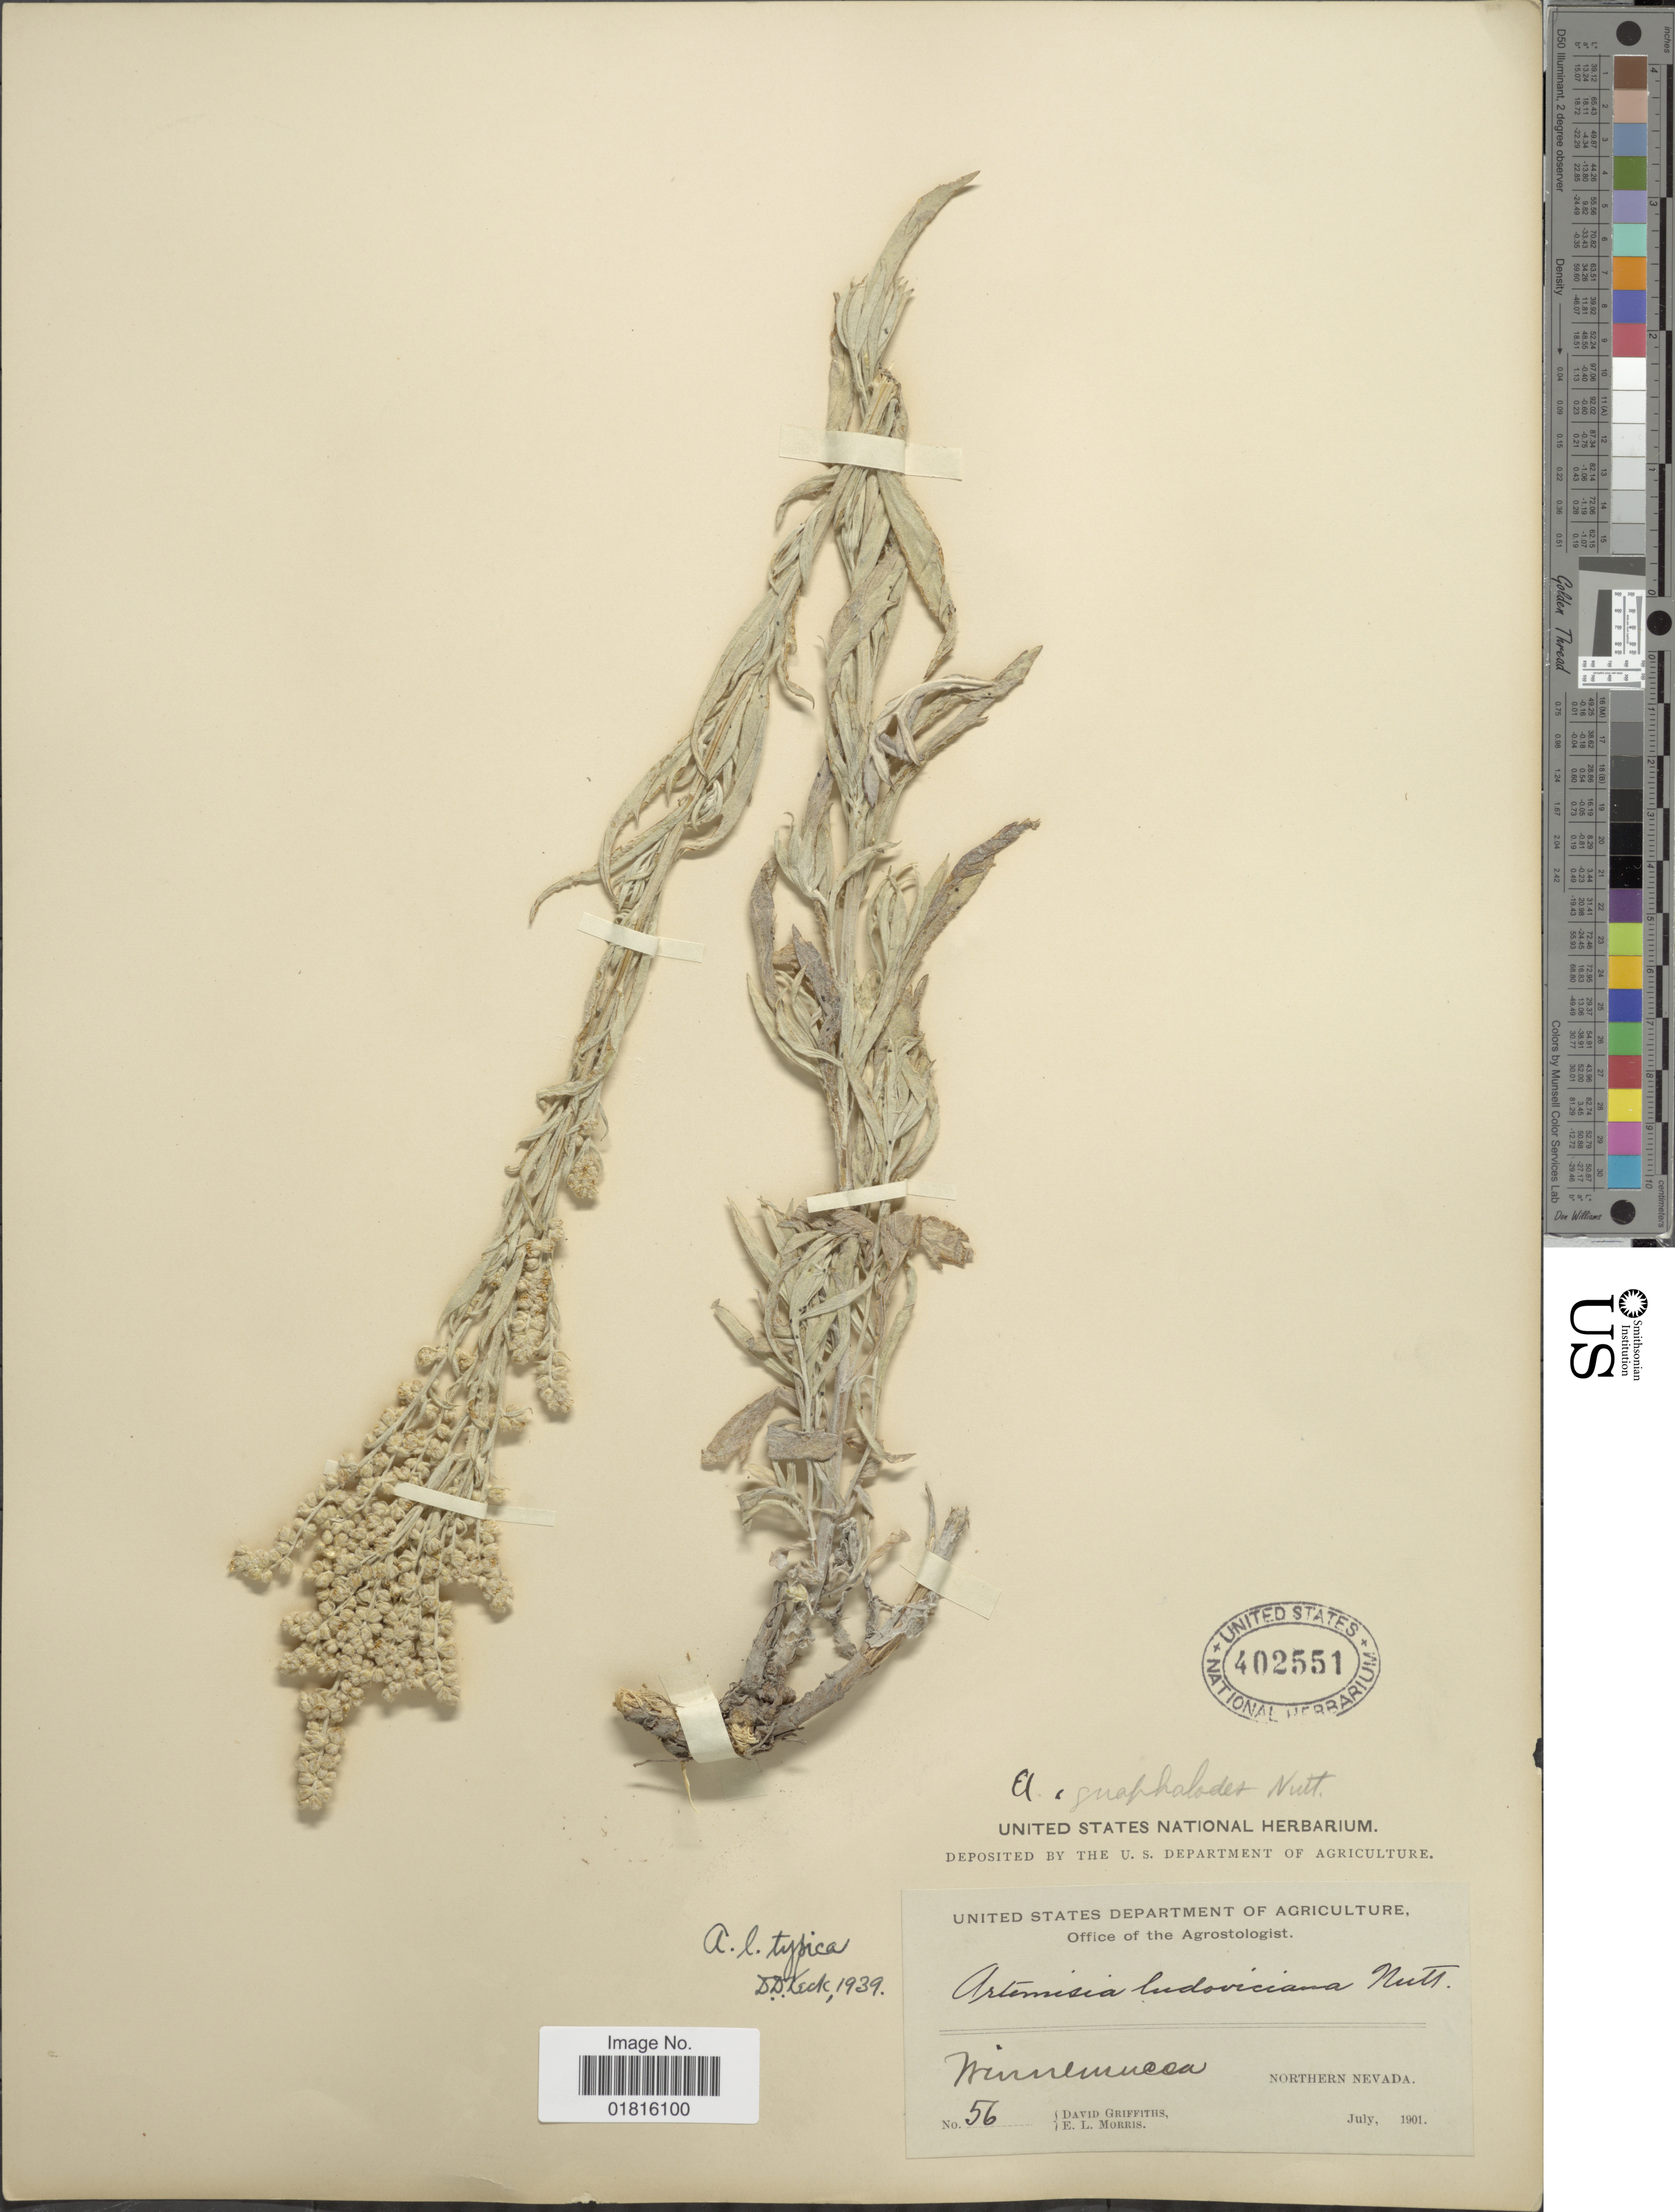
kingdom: Plantae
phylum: Tracheophyta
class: Magnoliopsida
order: Asterales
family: Asteraceae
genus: Artemisia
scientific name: Artemisia ludoviciana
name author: Nutt.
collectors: D. Griffiths & E. Morris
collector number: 56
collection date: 1901-07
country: United States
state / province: Nevada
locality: Winnemucca, Northern Nevada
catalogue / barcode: US 402551